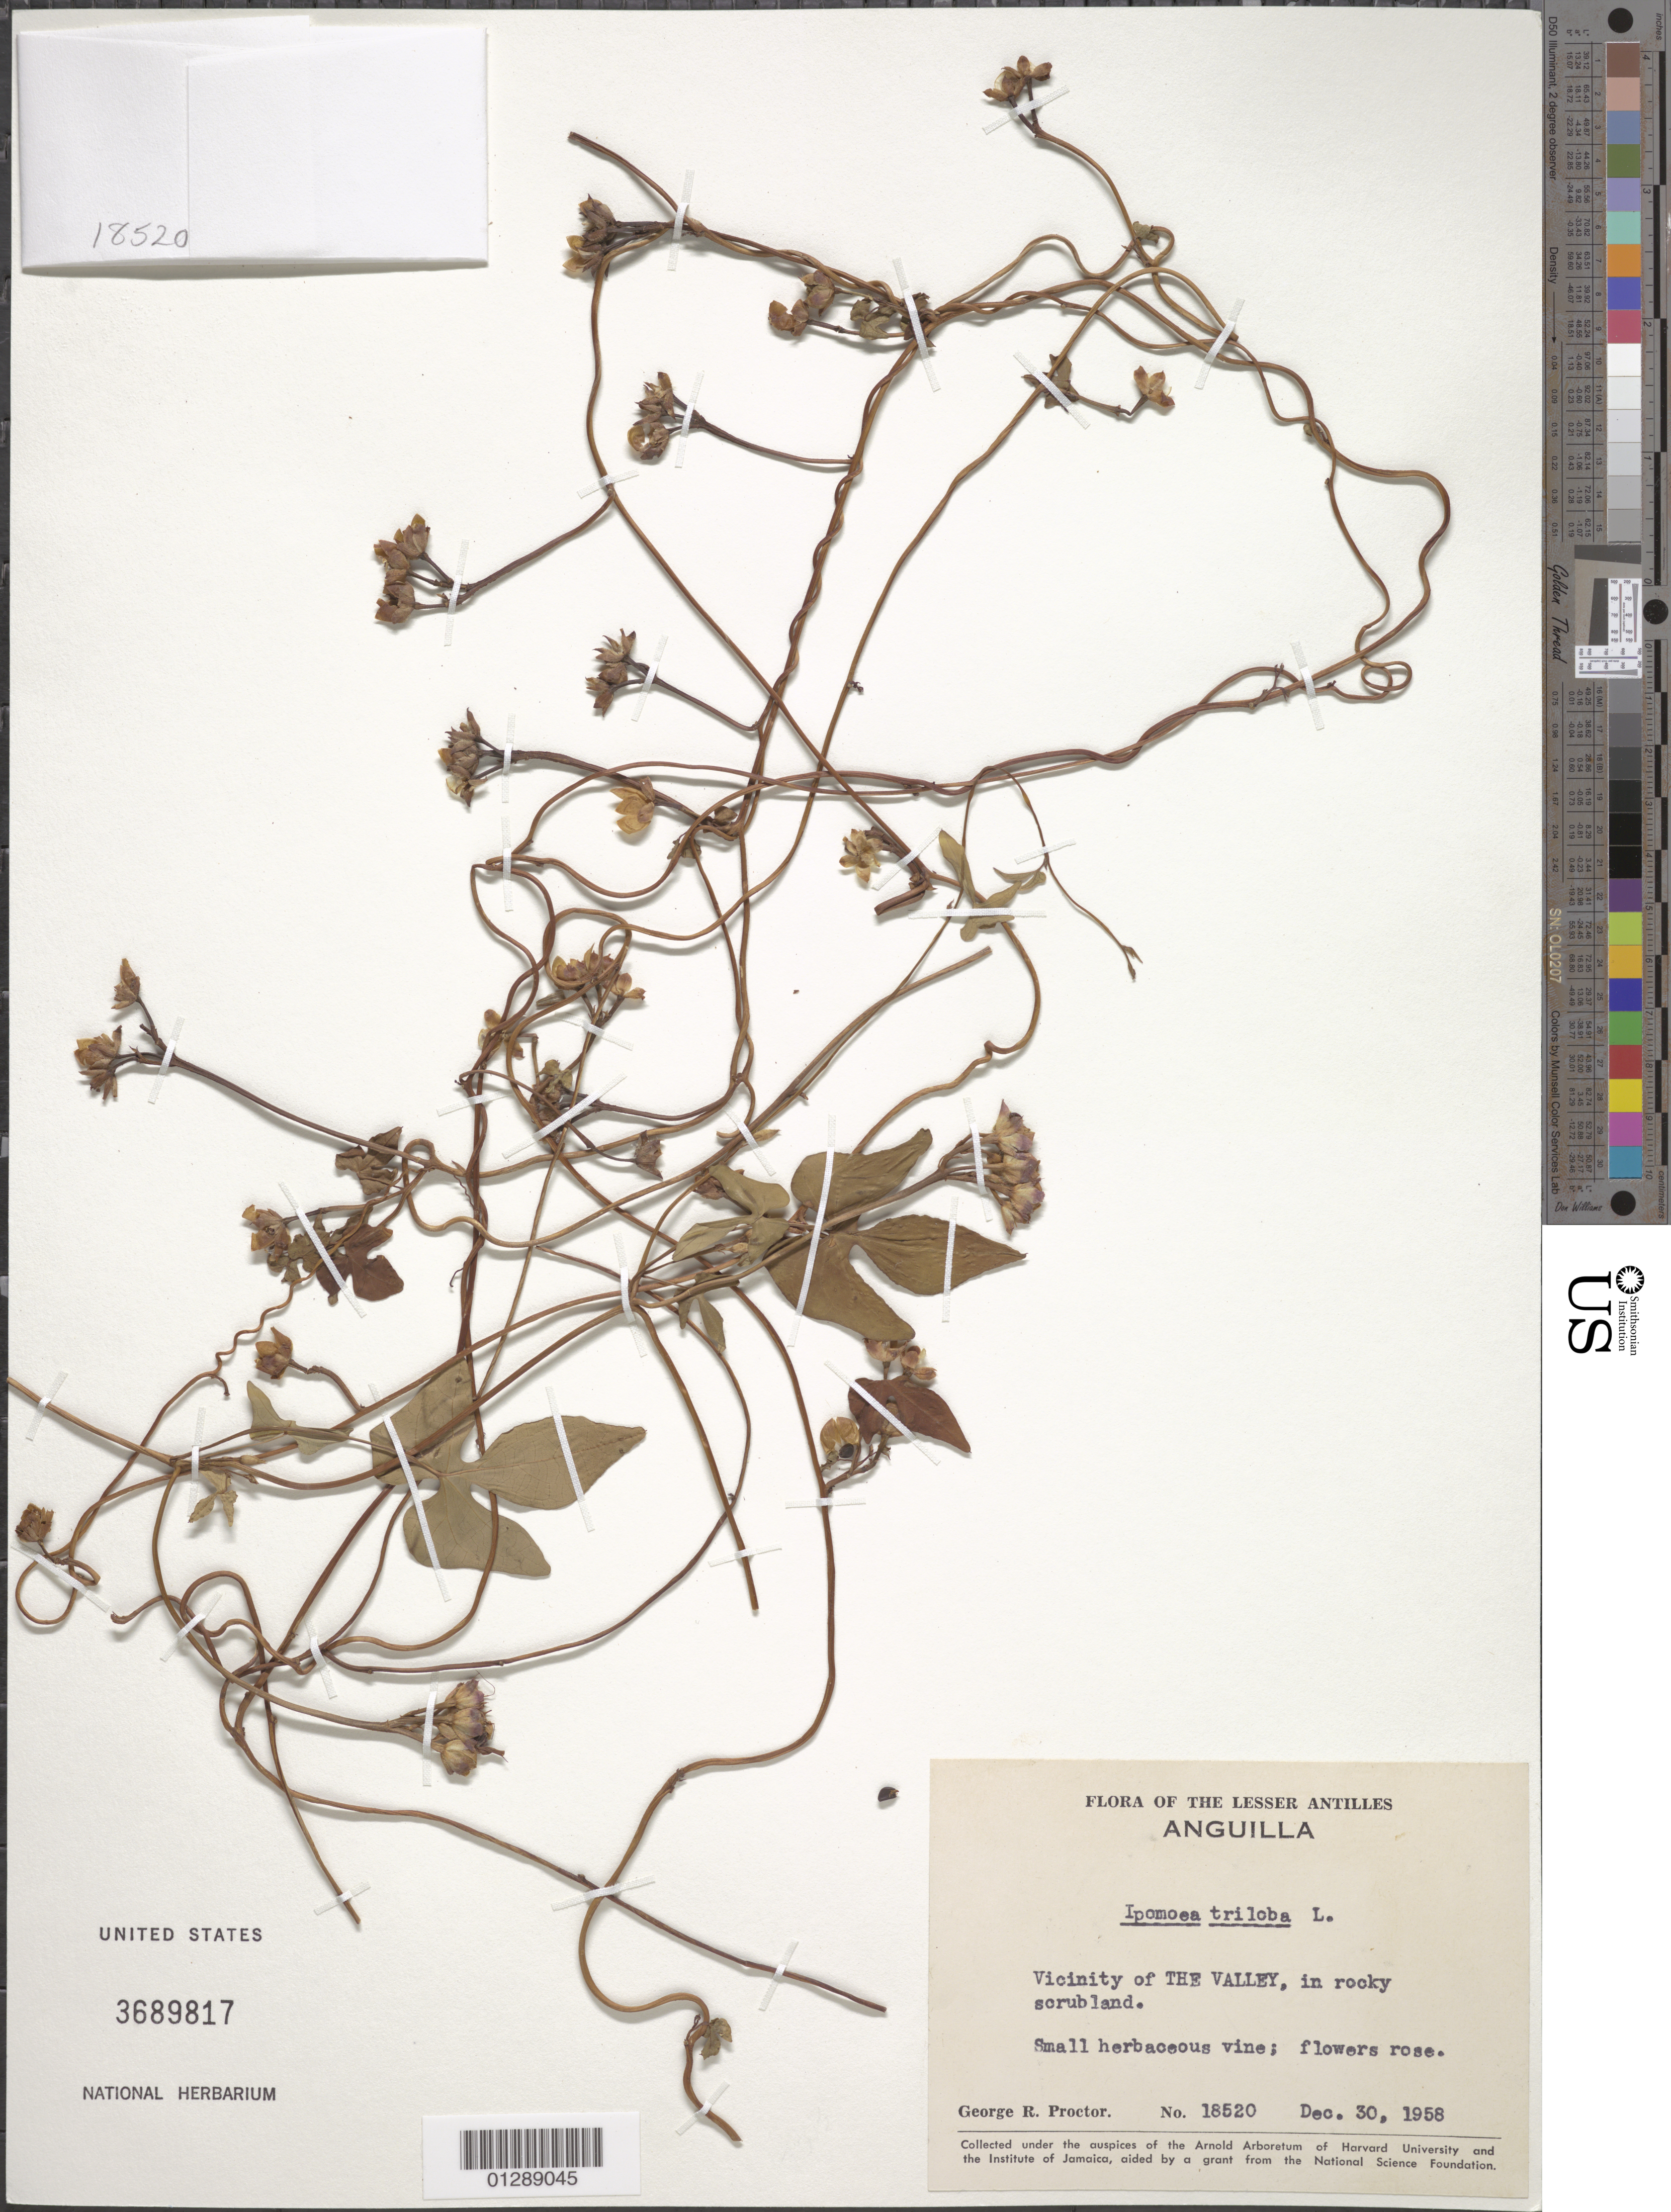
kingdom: Plantae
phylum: Tracheophyta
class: Magnoliopsida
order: Solanales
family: Convolvulaceae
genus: Ipomoea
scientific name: Ipomoea triloba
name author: L.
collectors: G. R. Proctor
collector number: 18520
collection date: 1958-12-30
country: Anguilla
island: Anguilla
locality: The Valley, vicinity.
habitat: In rocky scrubland.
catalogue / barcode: US 3689817